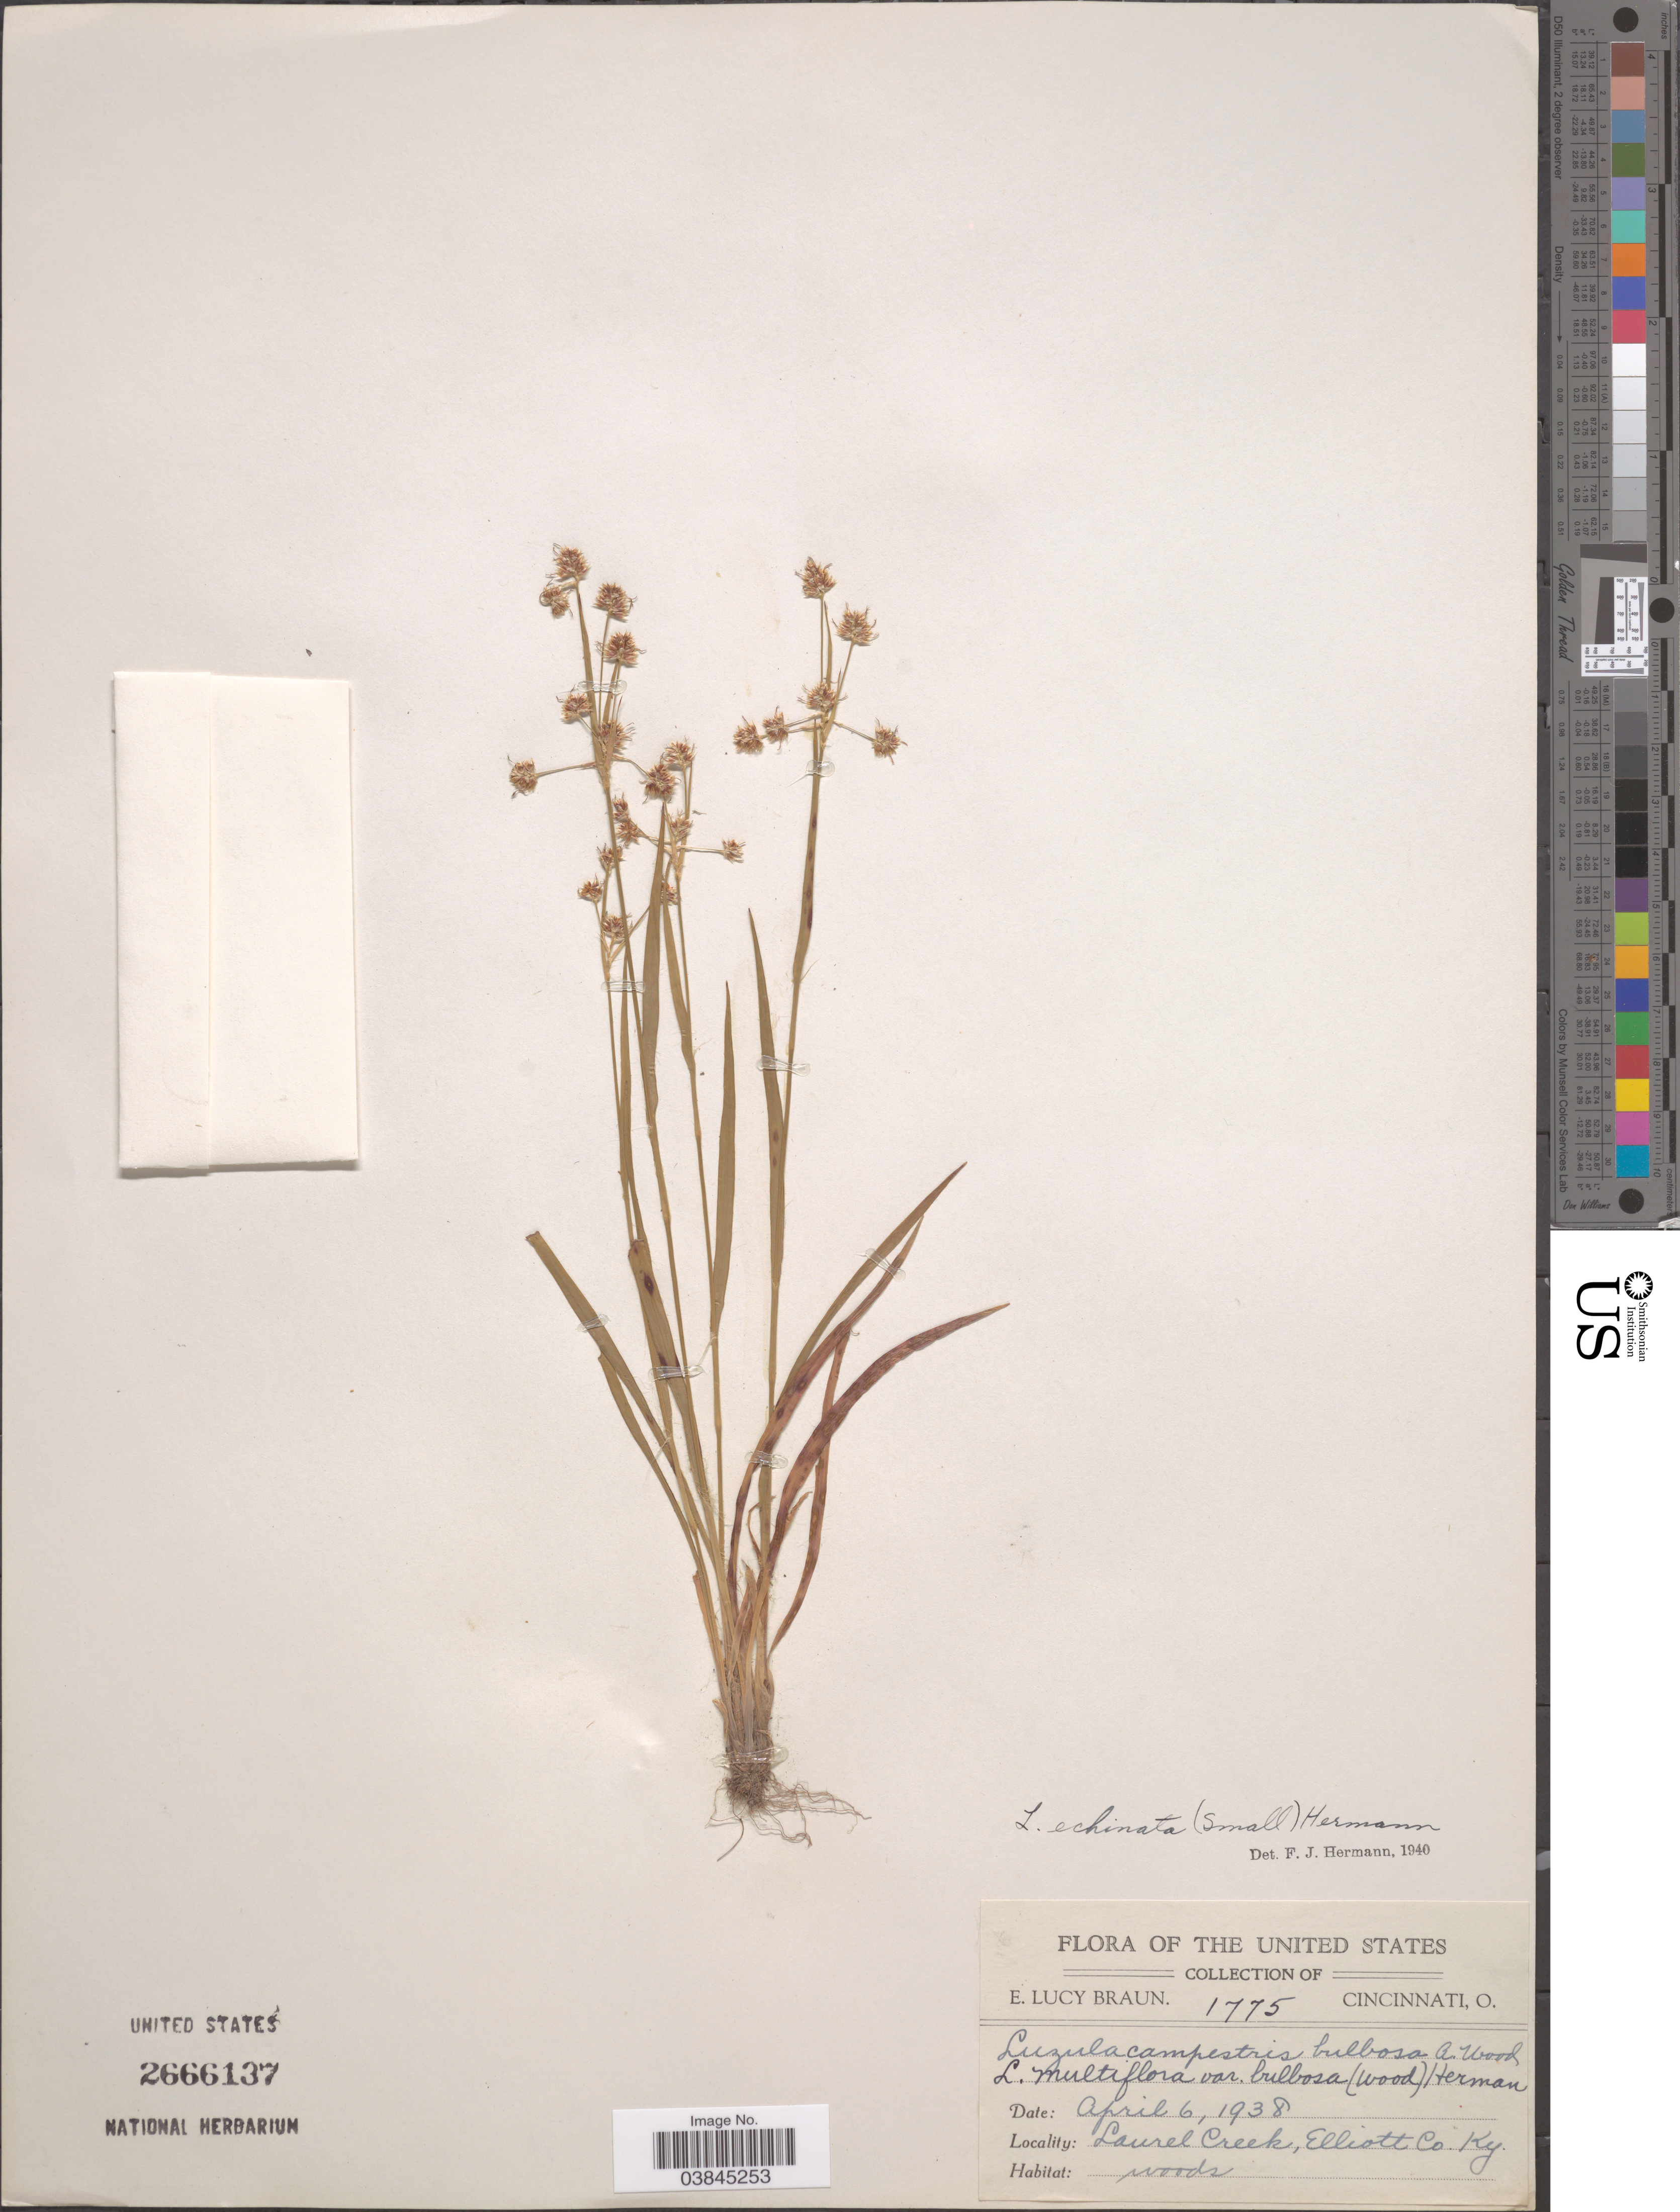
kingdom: Plantae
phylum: Tracheophyta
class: Liliopsida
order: Poales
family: Juncaceae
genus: Luzula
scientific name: Luzula campestris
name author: (L.) DC.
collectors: E. L. Braun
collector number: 1775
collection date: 1938-04-06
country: United States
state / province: Kentucky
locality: Laurel Creek, Elliott Co.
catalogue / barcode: US 2666137